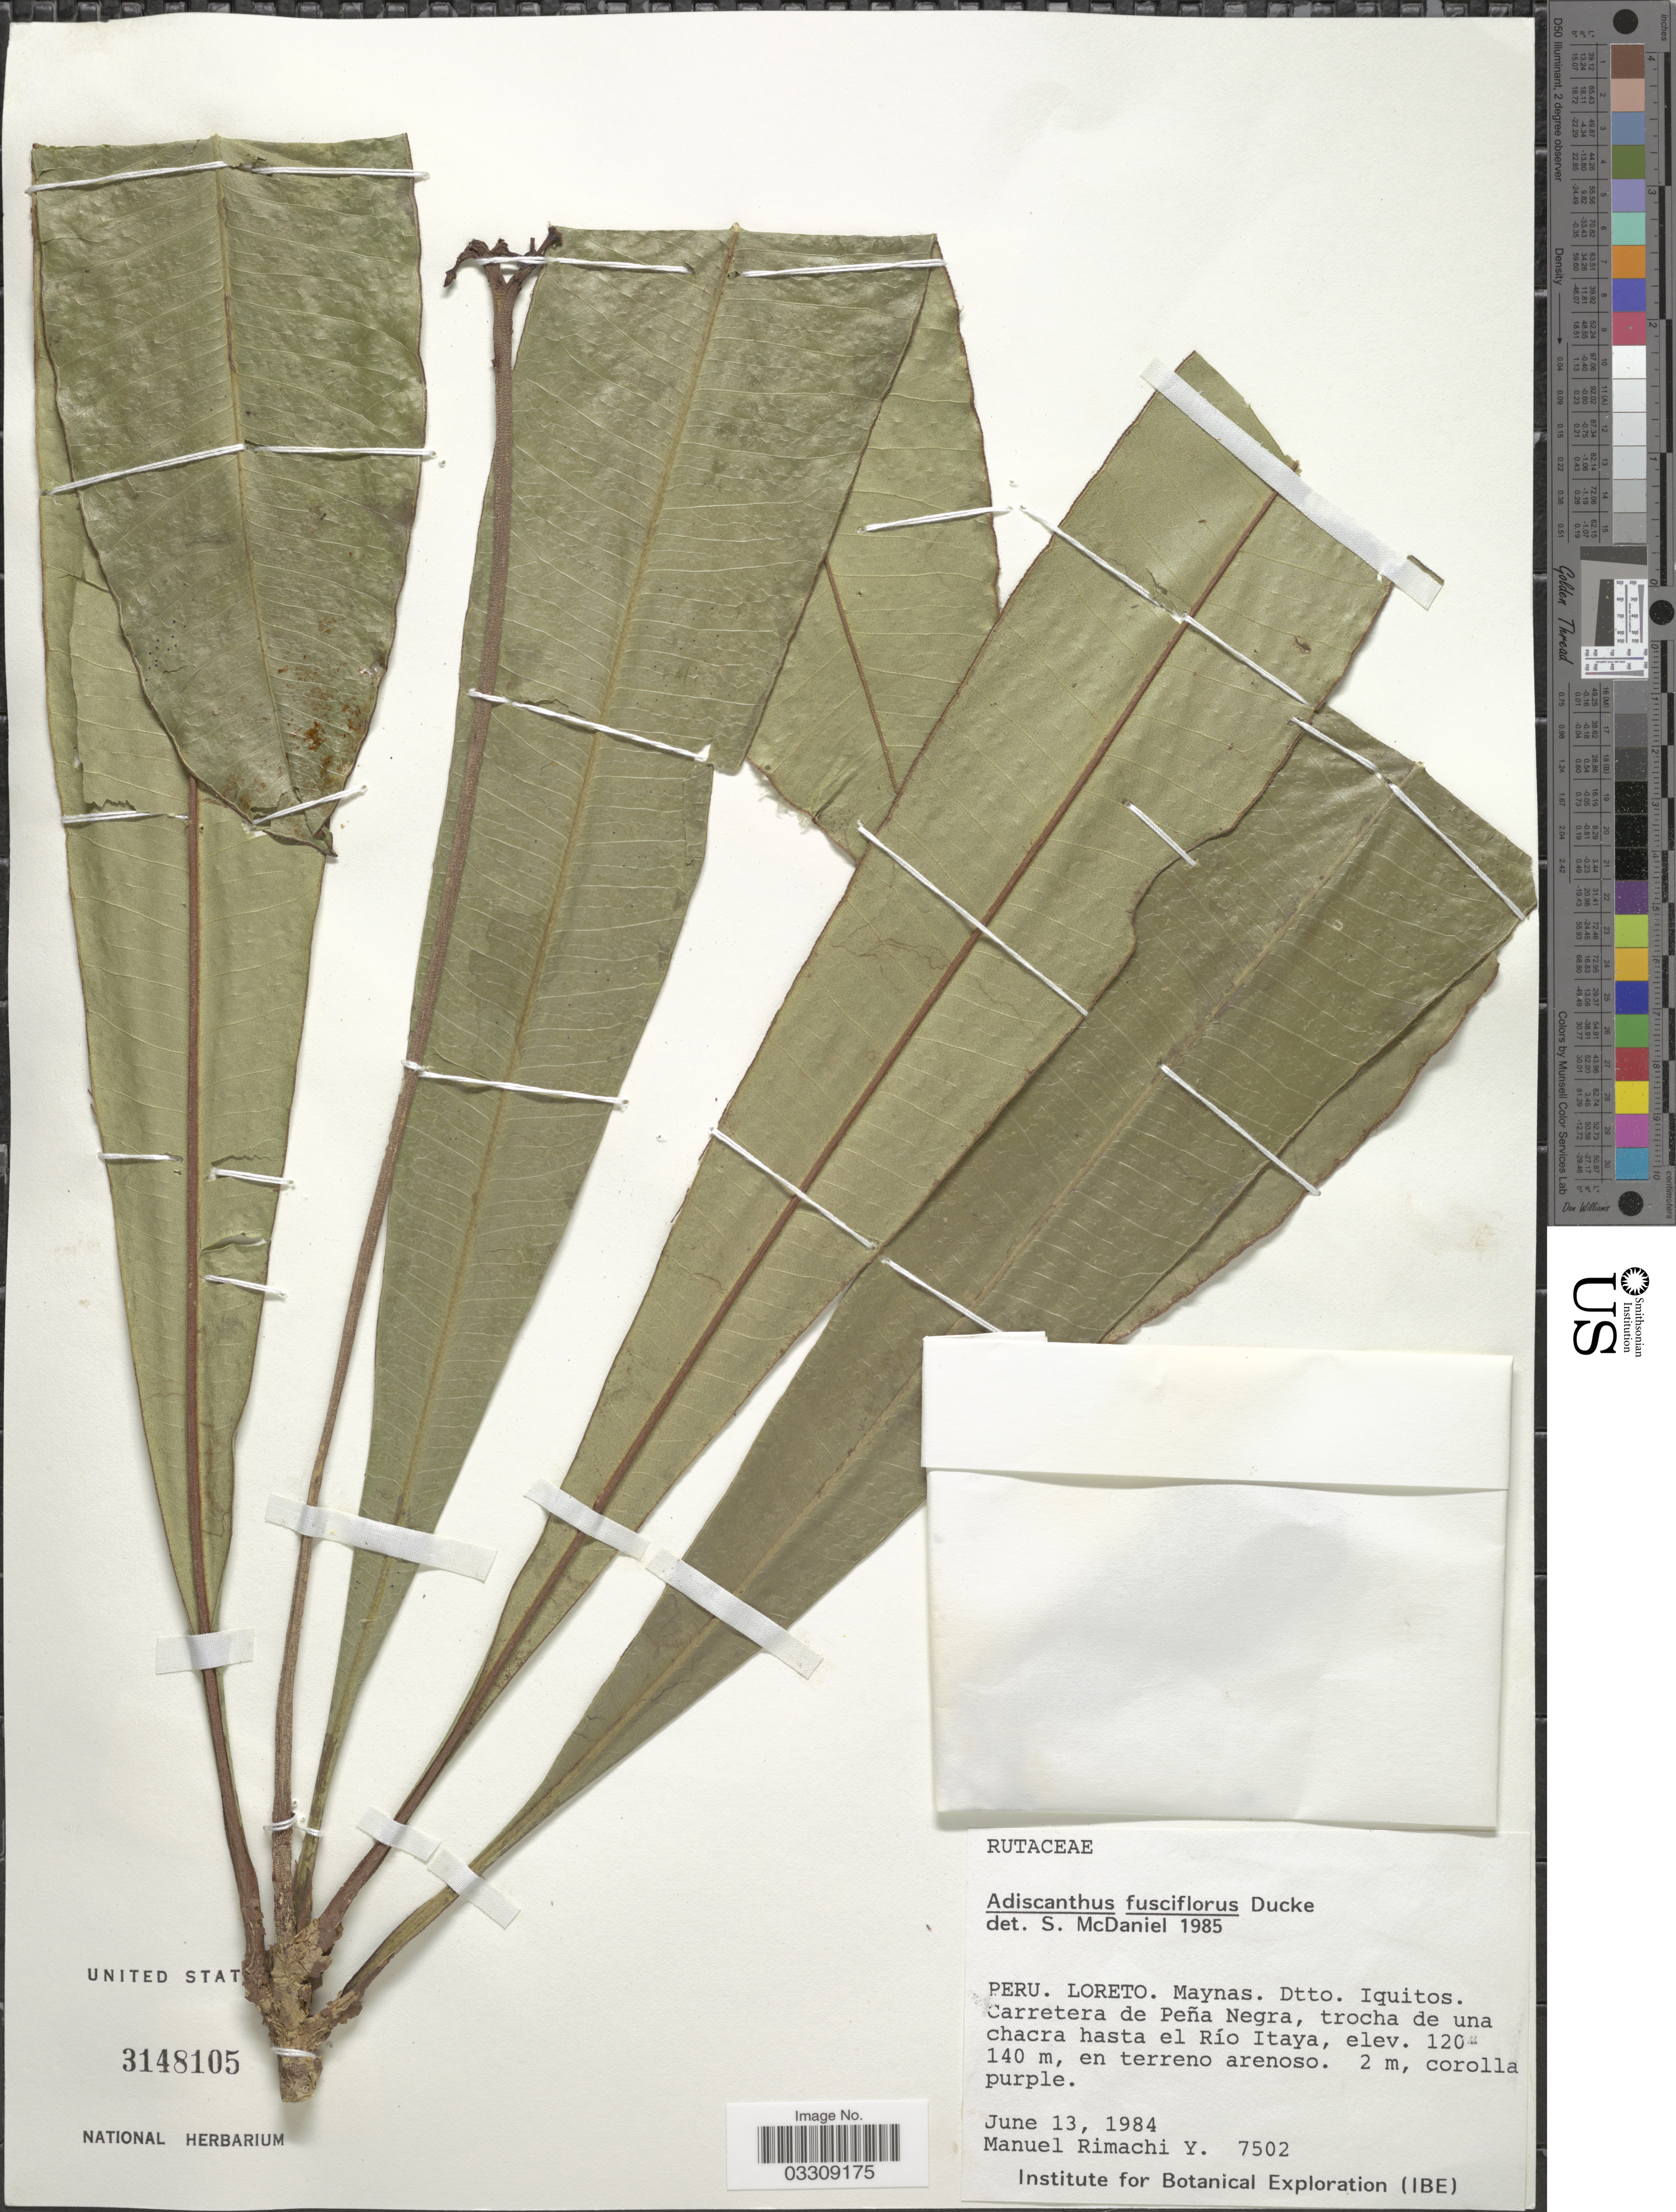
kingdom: Plantae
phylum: Tracheophyta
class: Magnoliopsida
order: Sapindales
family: Rutaceae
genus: Adiscanthus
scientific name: Adiscanthus fusciflorus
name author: Ducke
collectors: M. Rimachi Y.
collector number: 7502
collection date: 1984-06-13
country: Peru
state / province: Loreto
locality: Maynas. Dtto. Iquitos. Carretera de Peña Negra, trocha de una chacra hasta el Río Itaya.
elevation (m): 120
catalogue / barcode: US 3148105